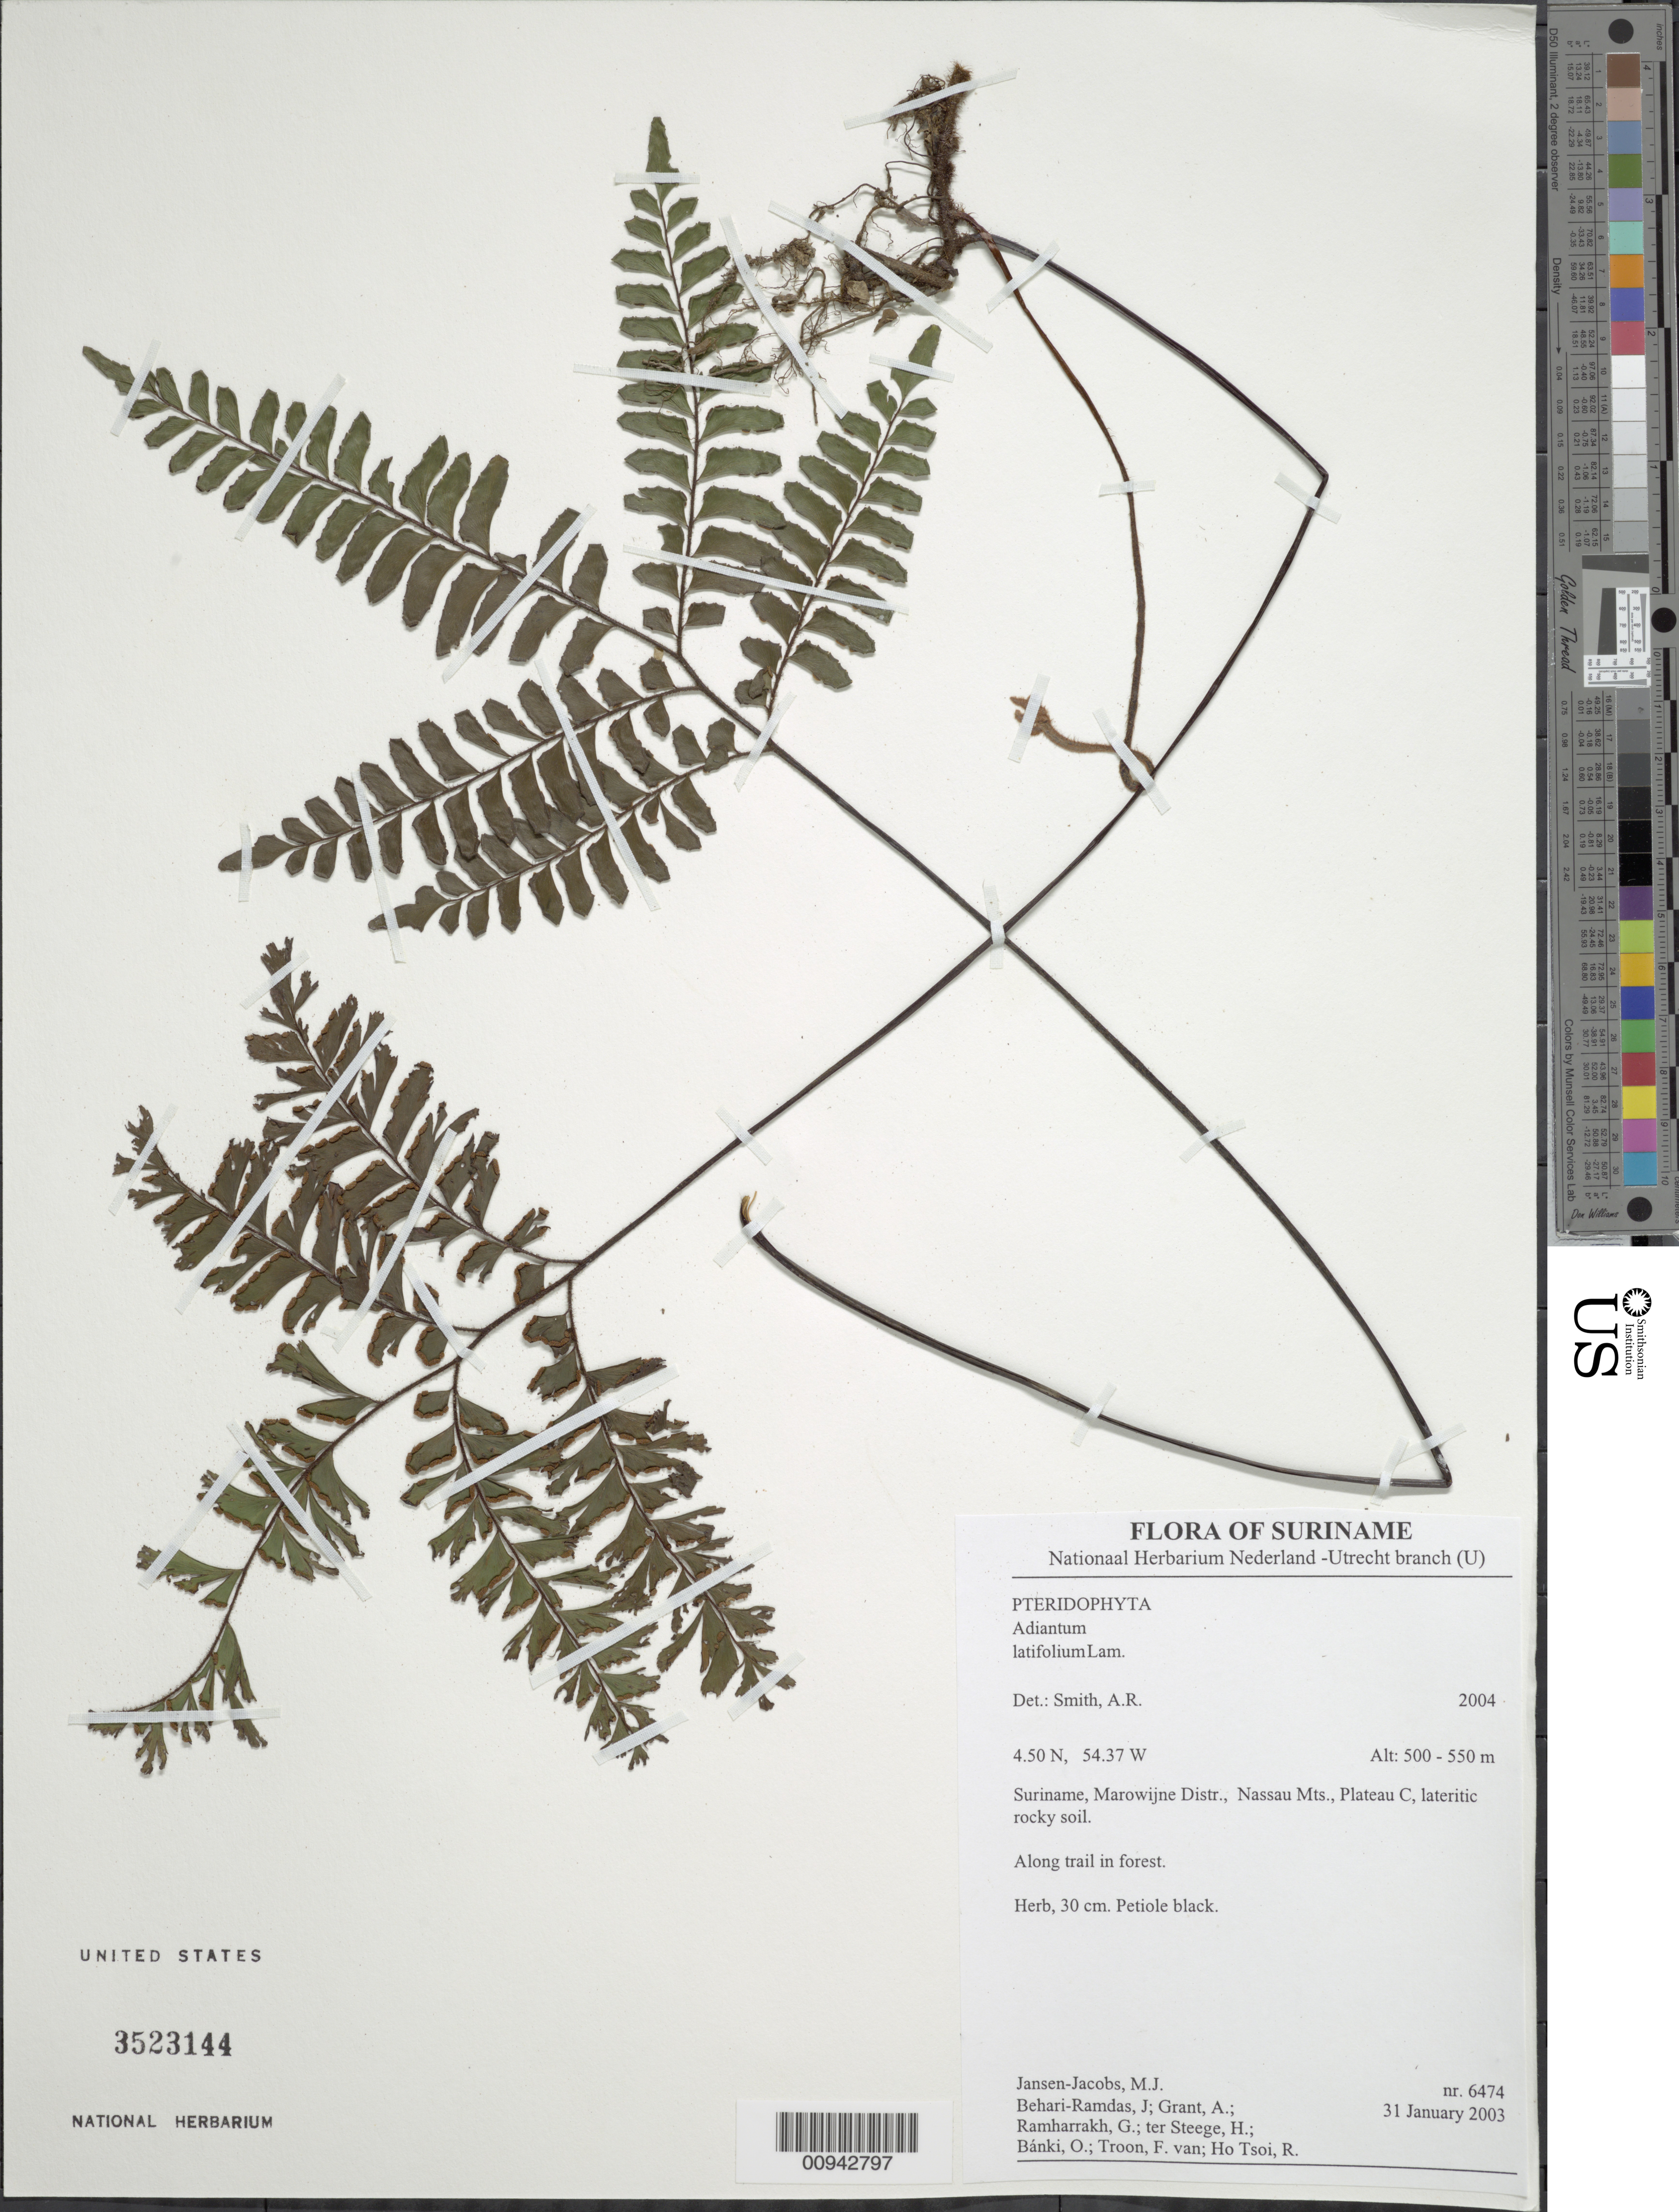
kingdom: Plantae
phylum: Tracheophyta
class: Polypodiopsida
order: Polypodiales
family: Pteridaceae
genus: Adiantum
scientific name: Adiantum latifolium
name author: Lam.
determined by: Smith, Alan R., (UC)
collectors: M. J. Jansen-Jacobs, J. Behari-Ramdas, A. Grant, G. Ramharrakh, H. ter Steege, O. Bánki, F. Van Troon & R. Ho Tsoi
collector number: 6474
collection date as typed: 31-Jan-03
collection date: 2003-01-31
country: Suriname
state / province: Marowijne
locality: Nassau Mts., Plateau C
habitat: Lateritic rocky soil. Along trail in forest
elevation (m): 500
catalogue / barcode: US 3523144